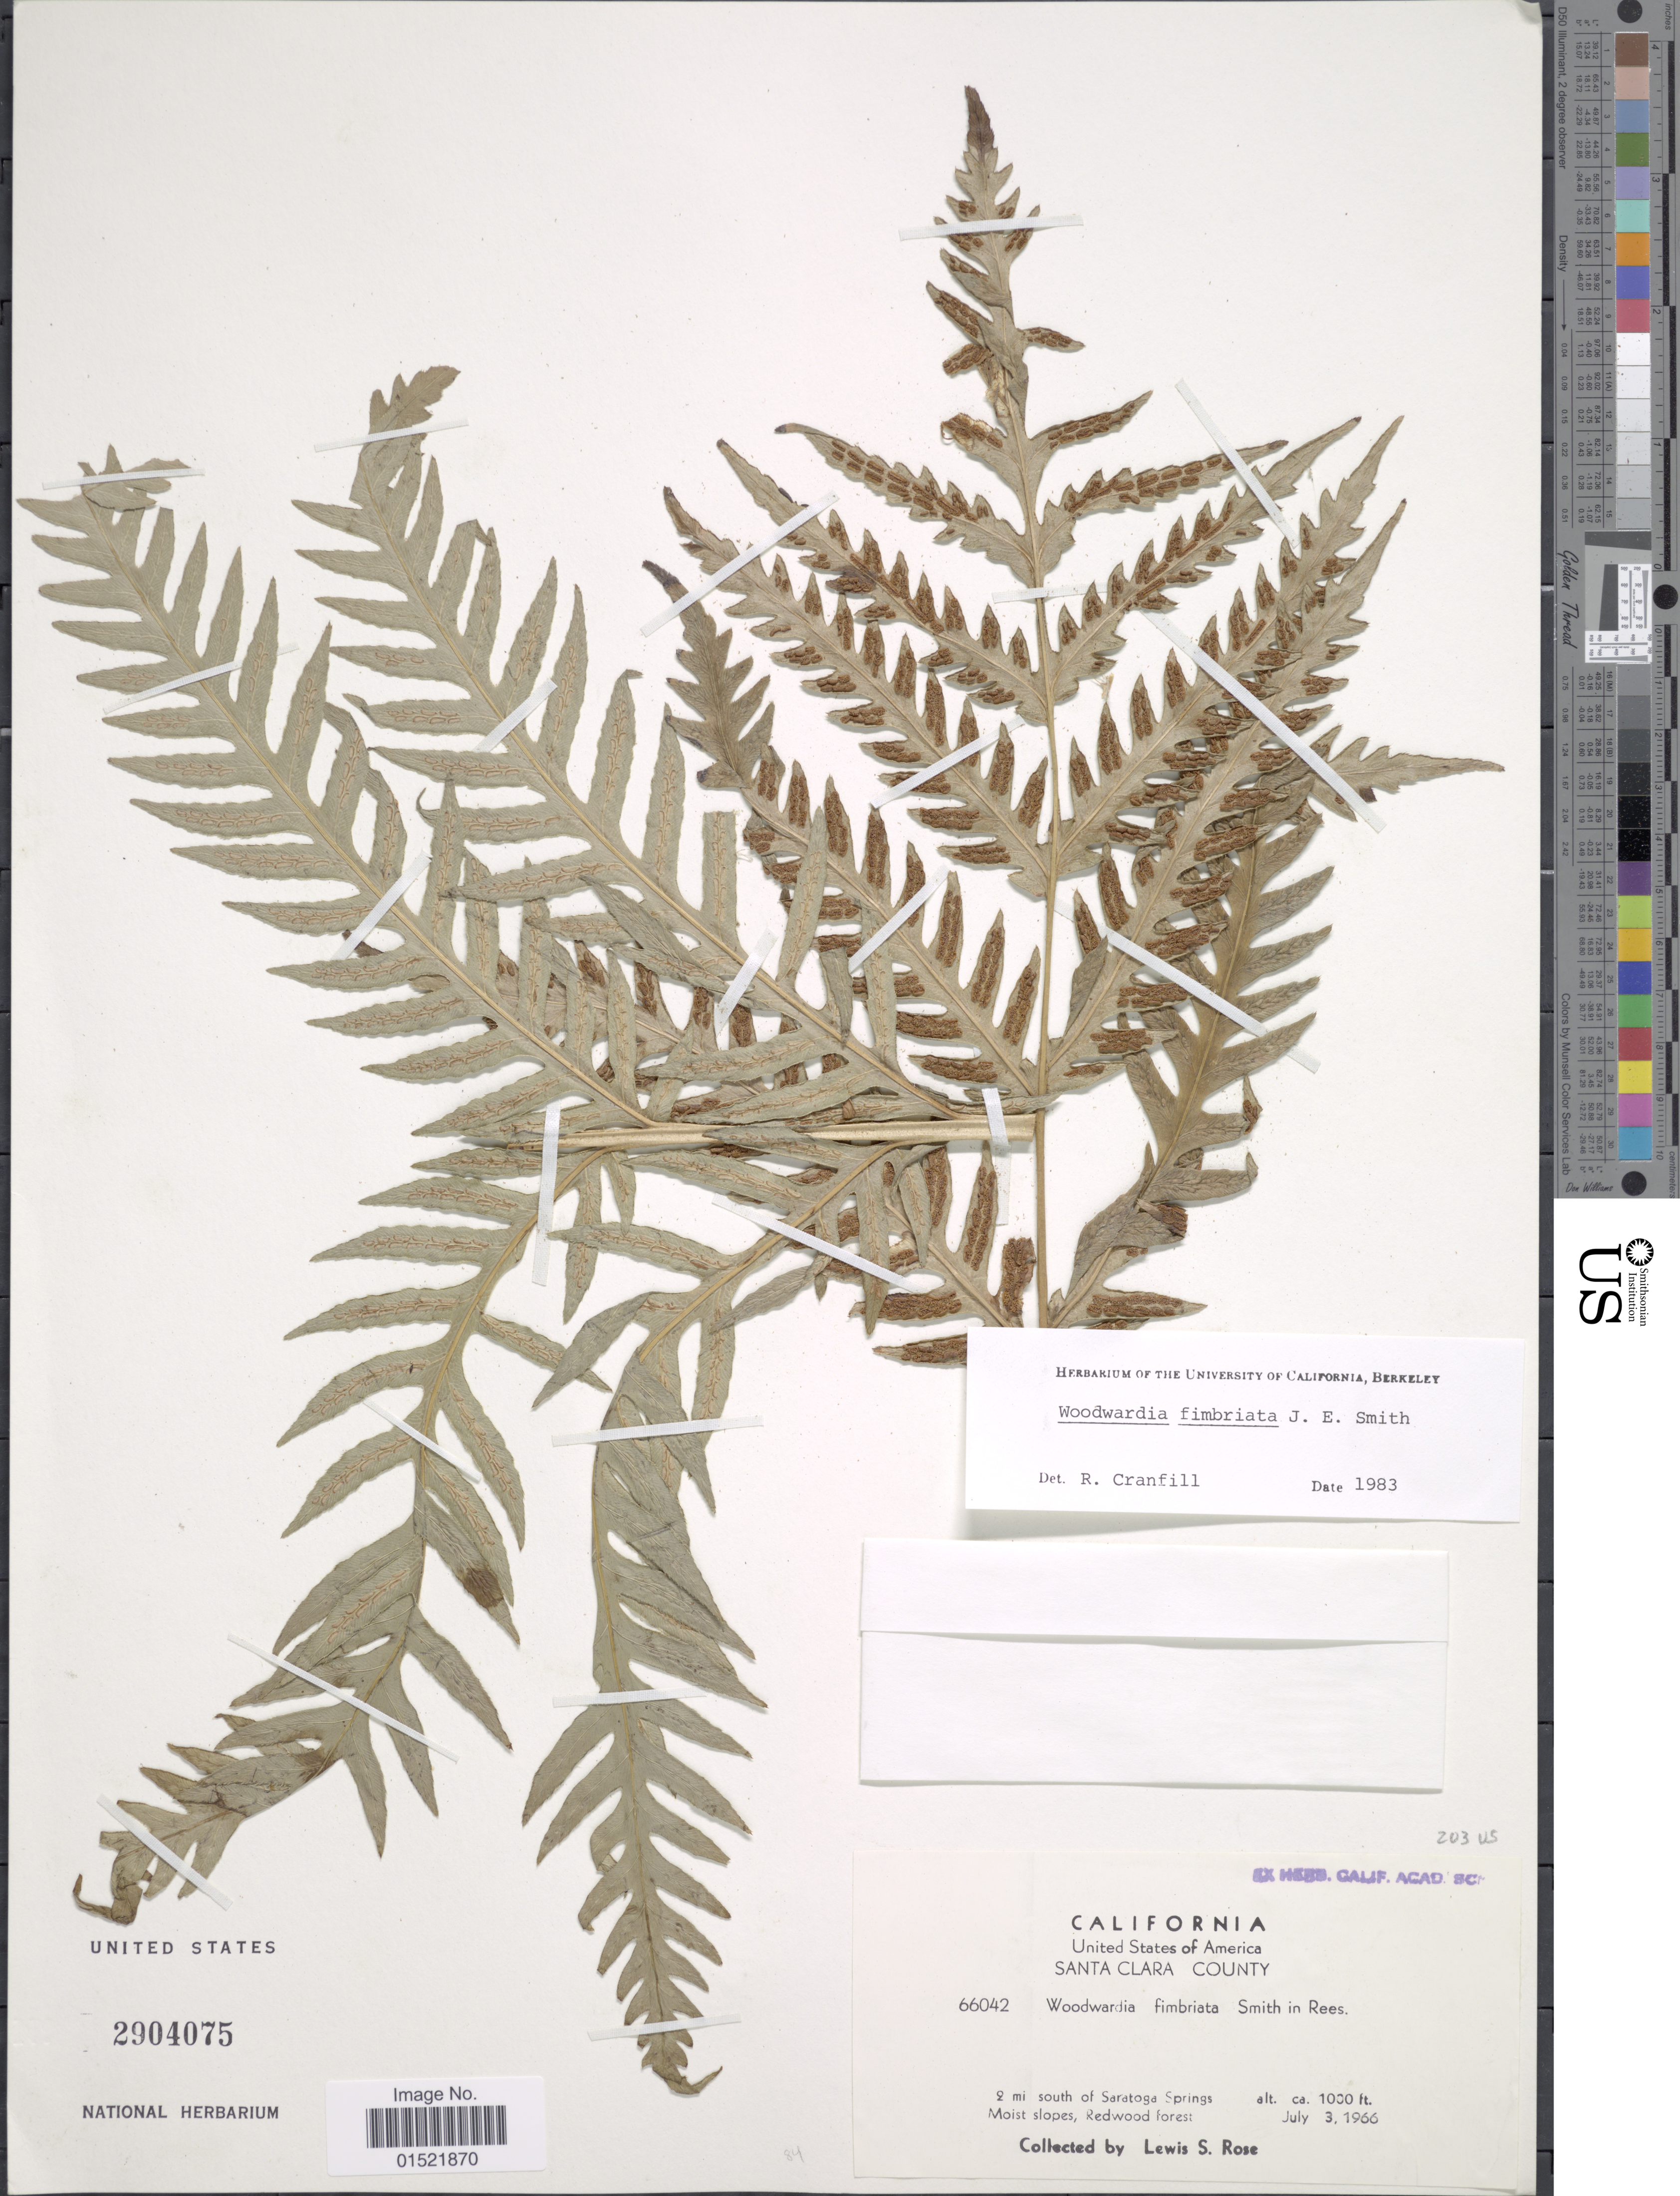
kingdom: Plantae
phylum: Tracheophyta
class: Polypodiopsida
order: Polypodiales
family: Blechnaceae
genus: Woodwardia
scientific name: Woodwardia fimbriata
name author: Sm.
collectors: L. S. Rose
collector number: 66042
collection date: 1966-07-03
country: United States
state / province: California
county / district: Santa Clara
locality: United States of America, Santa Clara County, 2 mi south of Saratoga Springs, moist slopes, Redwood forest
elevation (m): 305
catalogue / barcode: US 2904075